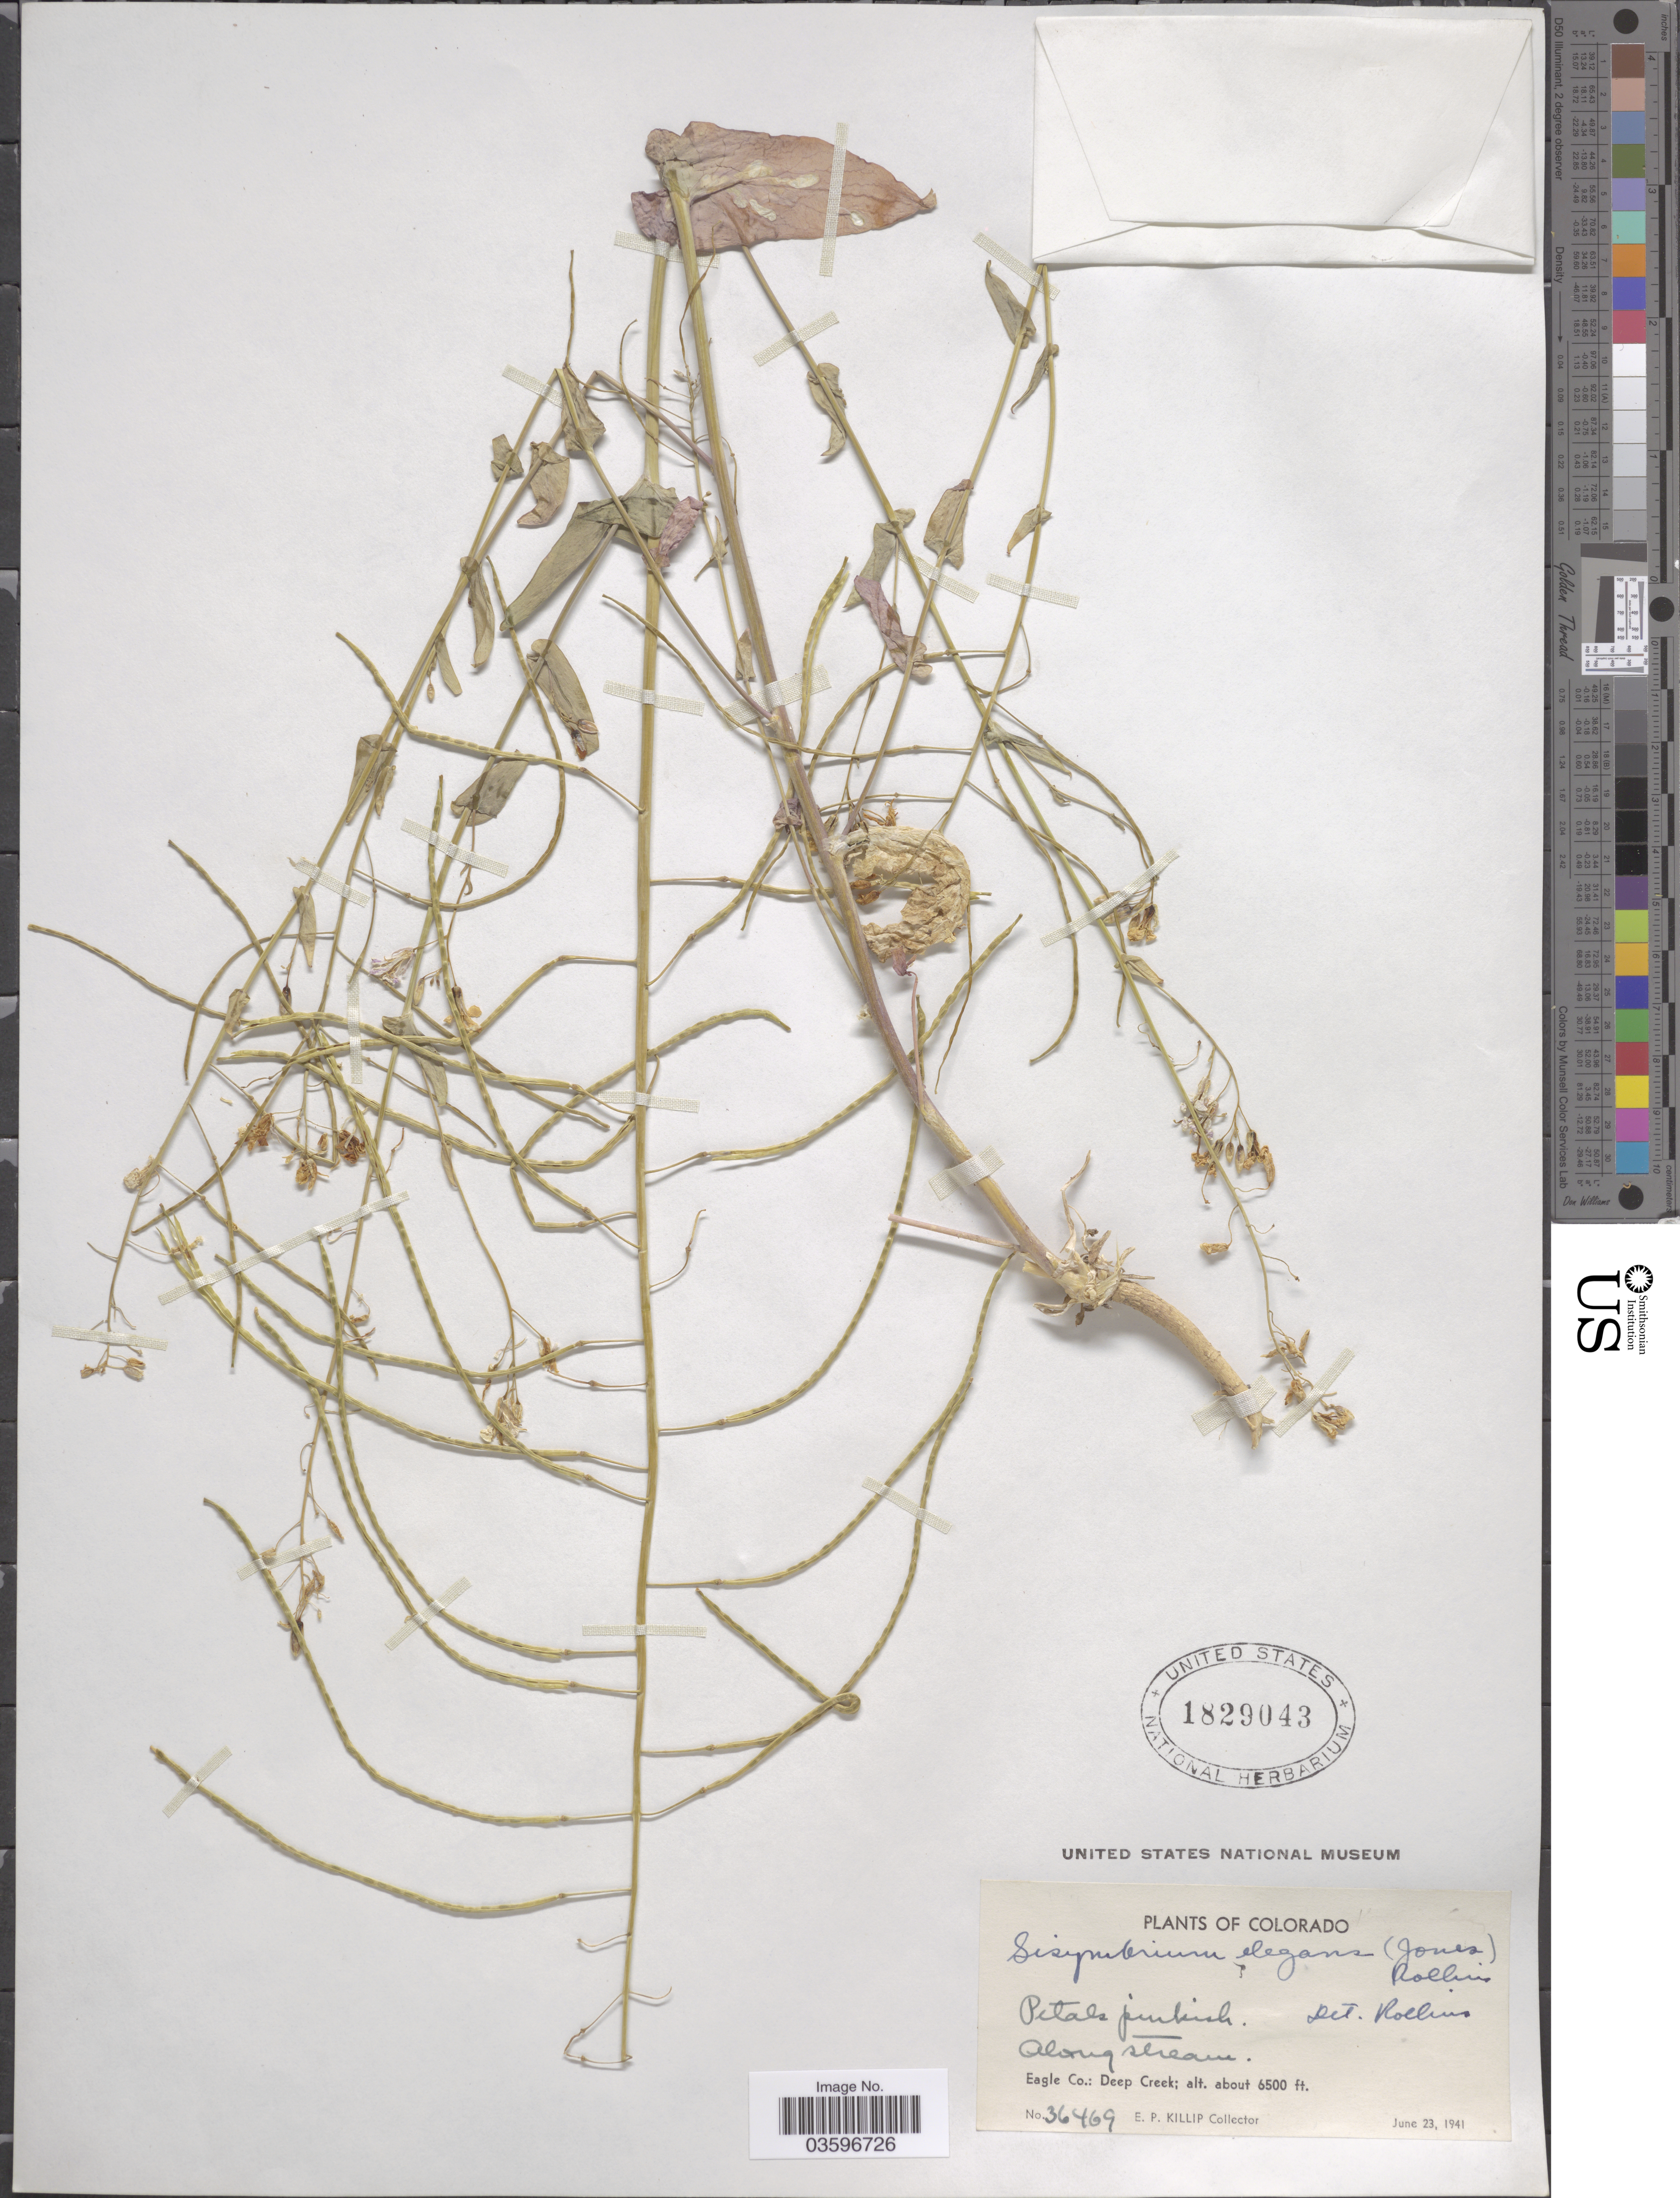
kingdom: Plantae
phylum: Tracheophyta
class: Magnoliopsida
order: Brassicales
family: Brassicaceae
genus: Thelypodiopsis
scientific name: Thelypodiopsis elegans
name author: (M.E. Jones) Rydb.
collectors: E. P. Killip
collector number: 36469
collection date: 1941-06-23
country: United States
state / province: Colorado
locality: Along stream. Eagle Co.: Deep Creek.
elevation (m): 1981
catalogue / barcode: US 1829043